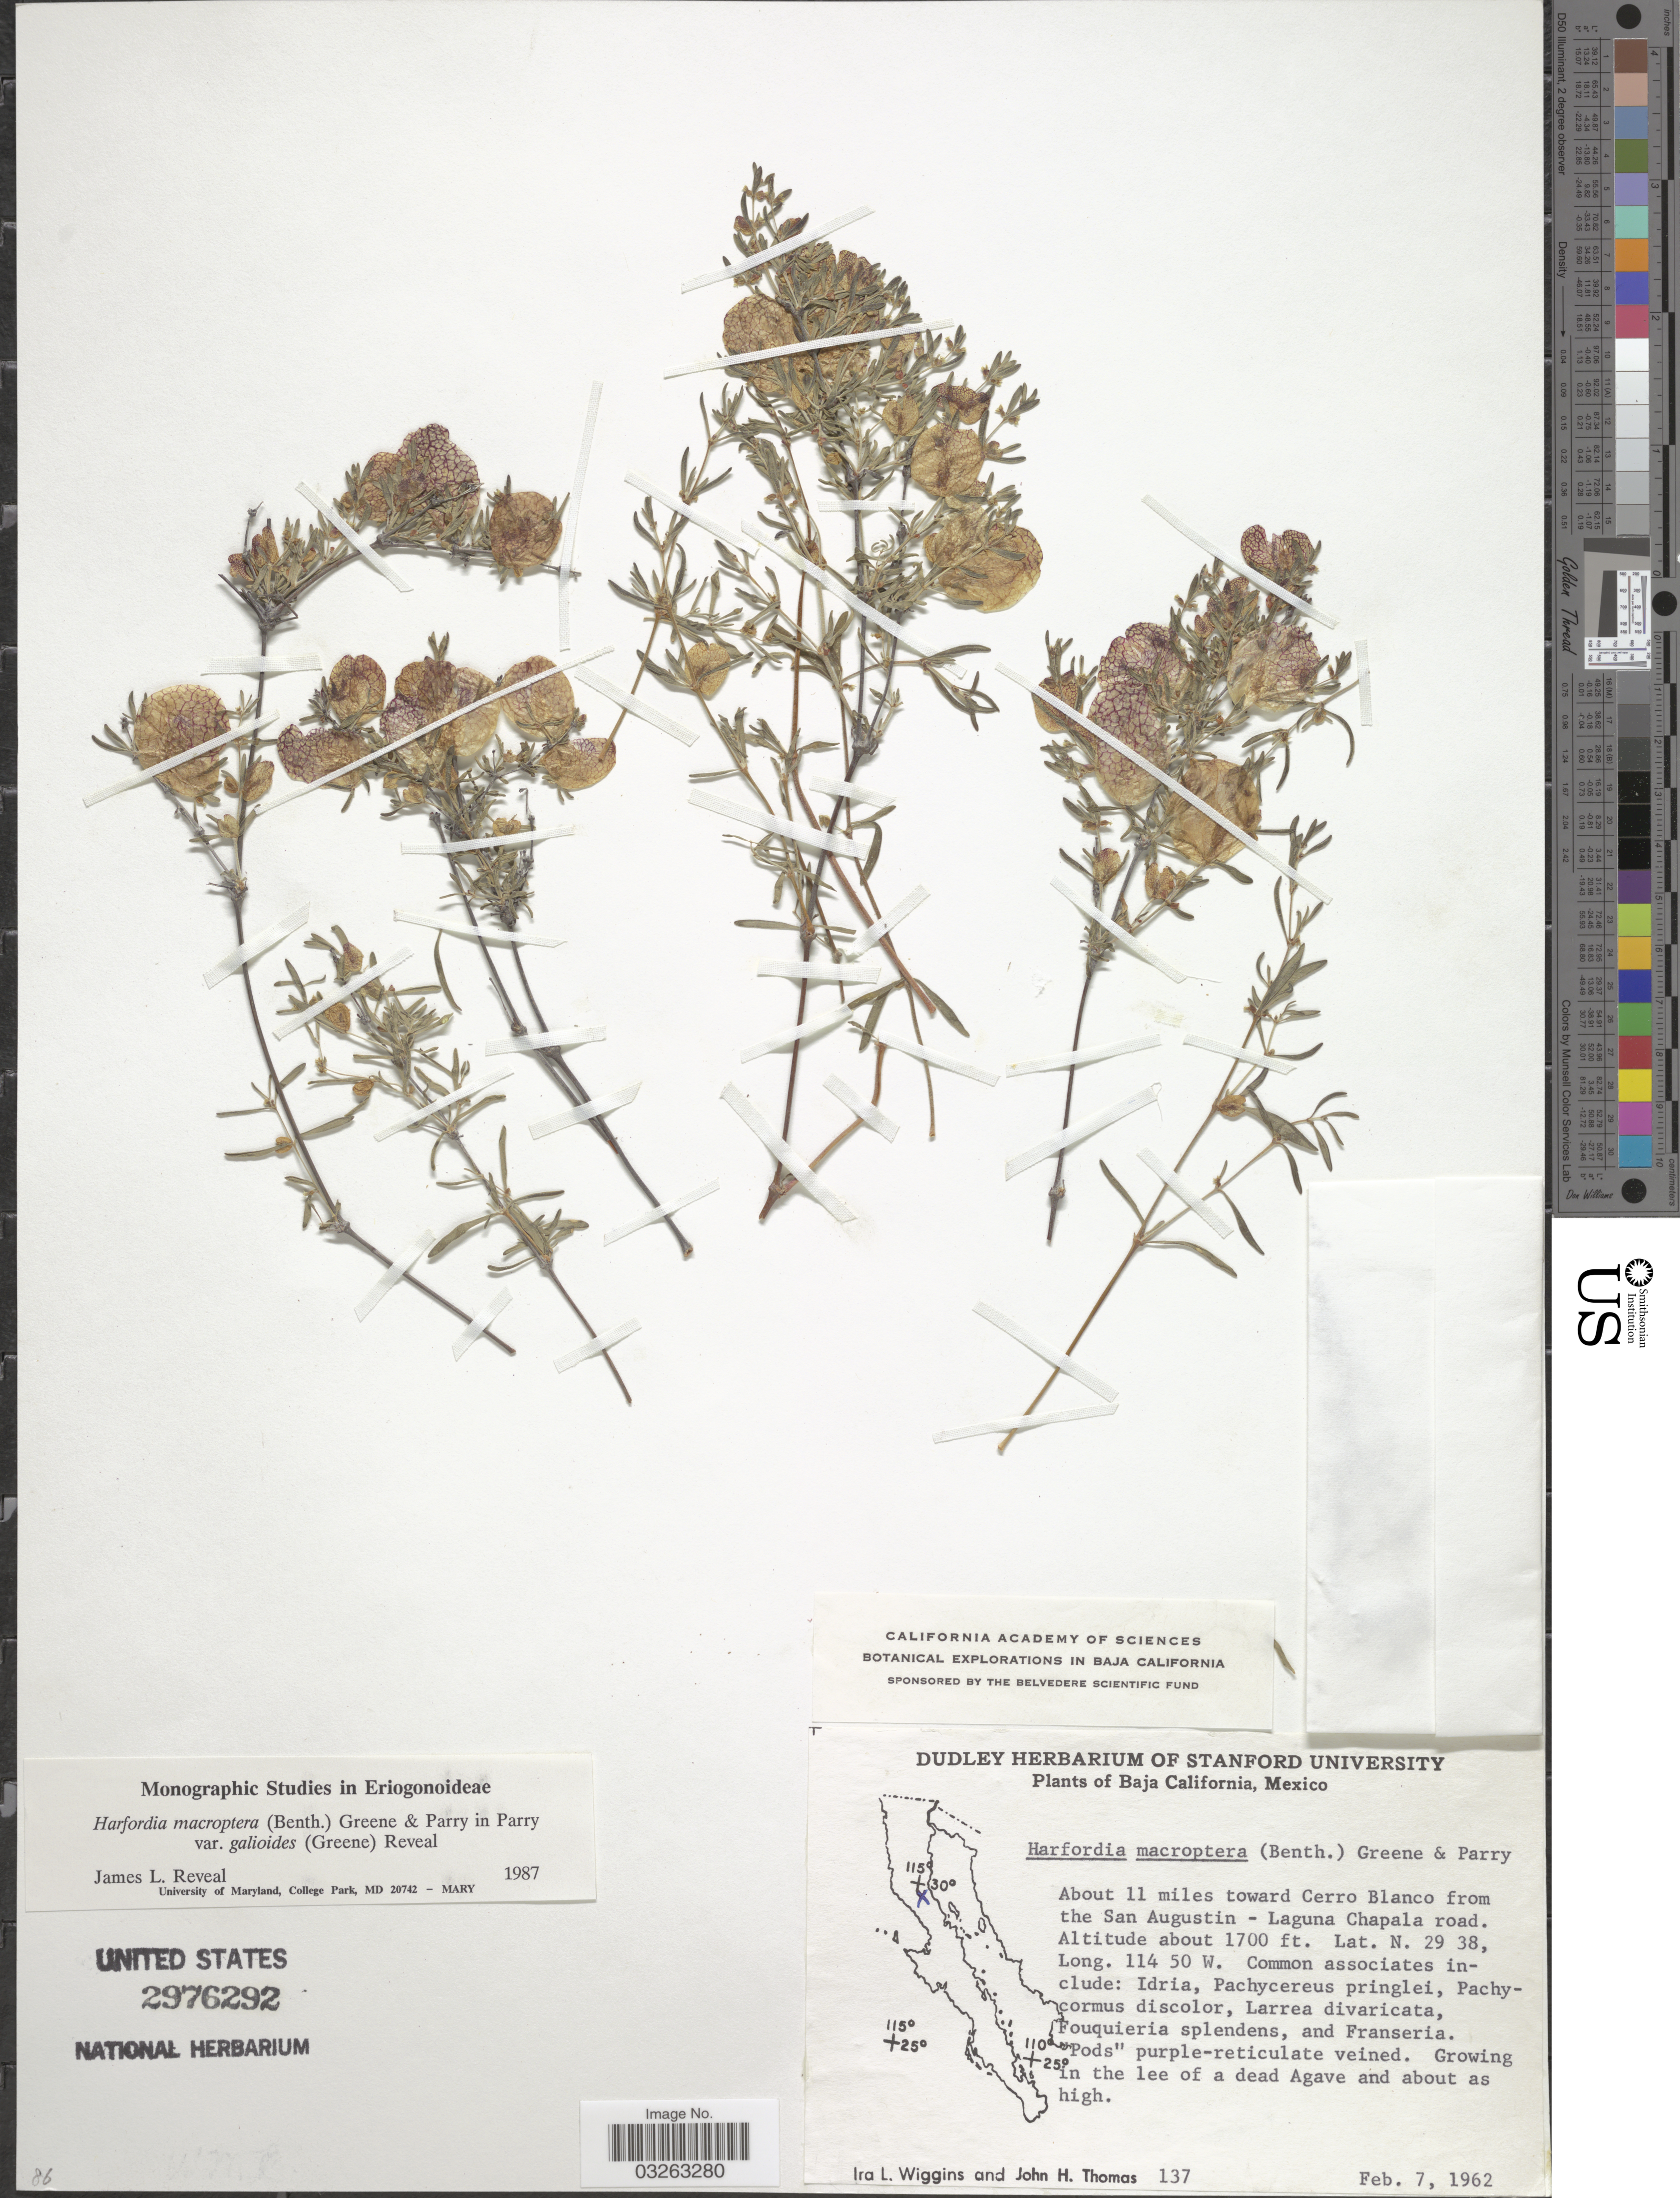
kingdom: Plantae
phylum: Tracheophyta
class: Magnoliopsida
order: Caryophyllales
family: Polygonaceae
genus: Harfordia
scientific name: Harfordia macroptera var. galioides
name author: (Greene) Reveal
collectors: I. L. Wiggins & J. H. Thomas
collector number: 137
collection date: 1962-02-07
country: Mexico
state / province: Baja California Norte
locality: About 11 miles toward Cerro Blanco from the San Augustin - Laguna Chapala road.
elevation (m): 518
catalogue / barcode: US 2976292